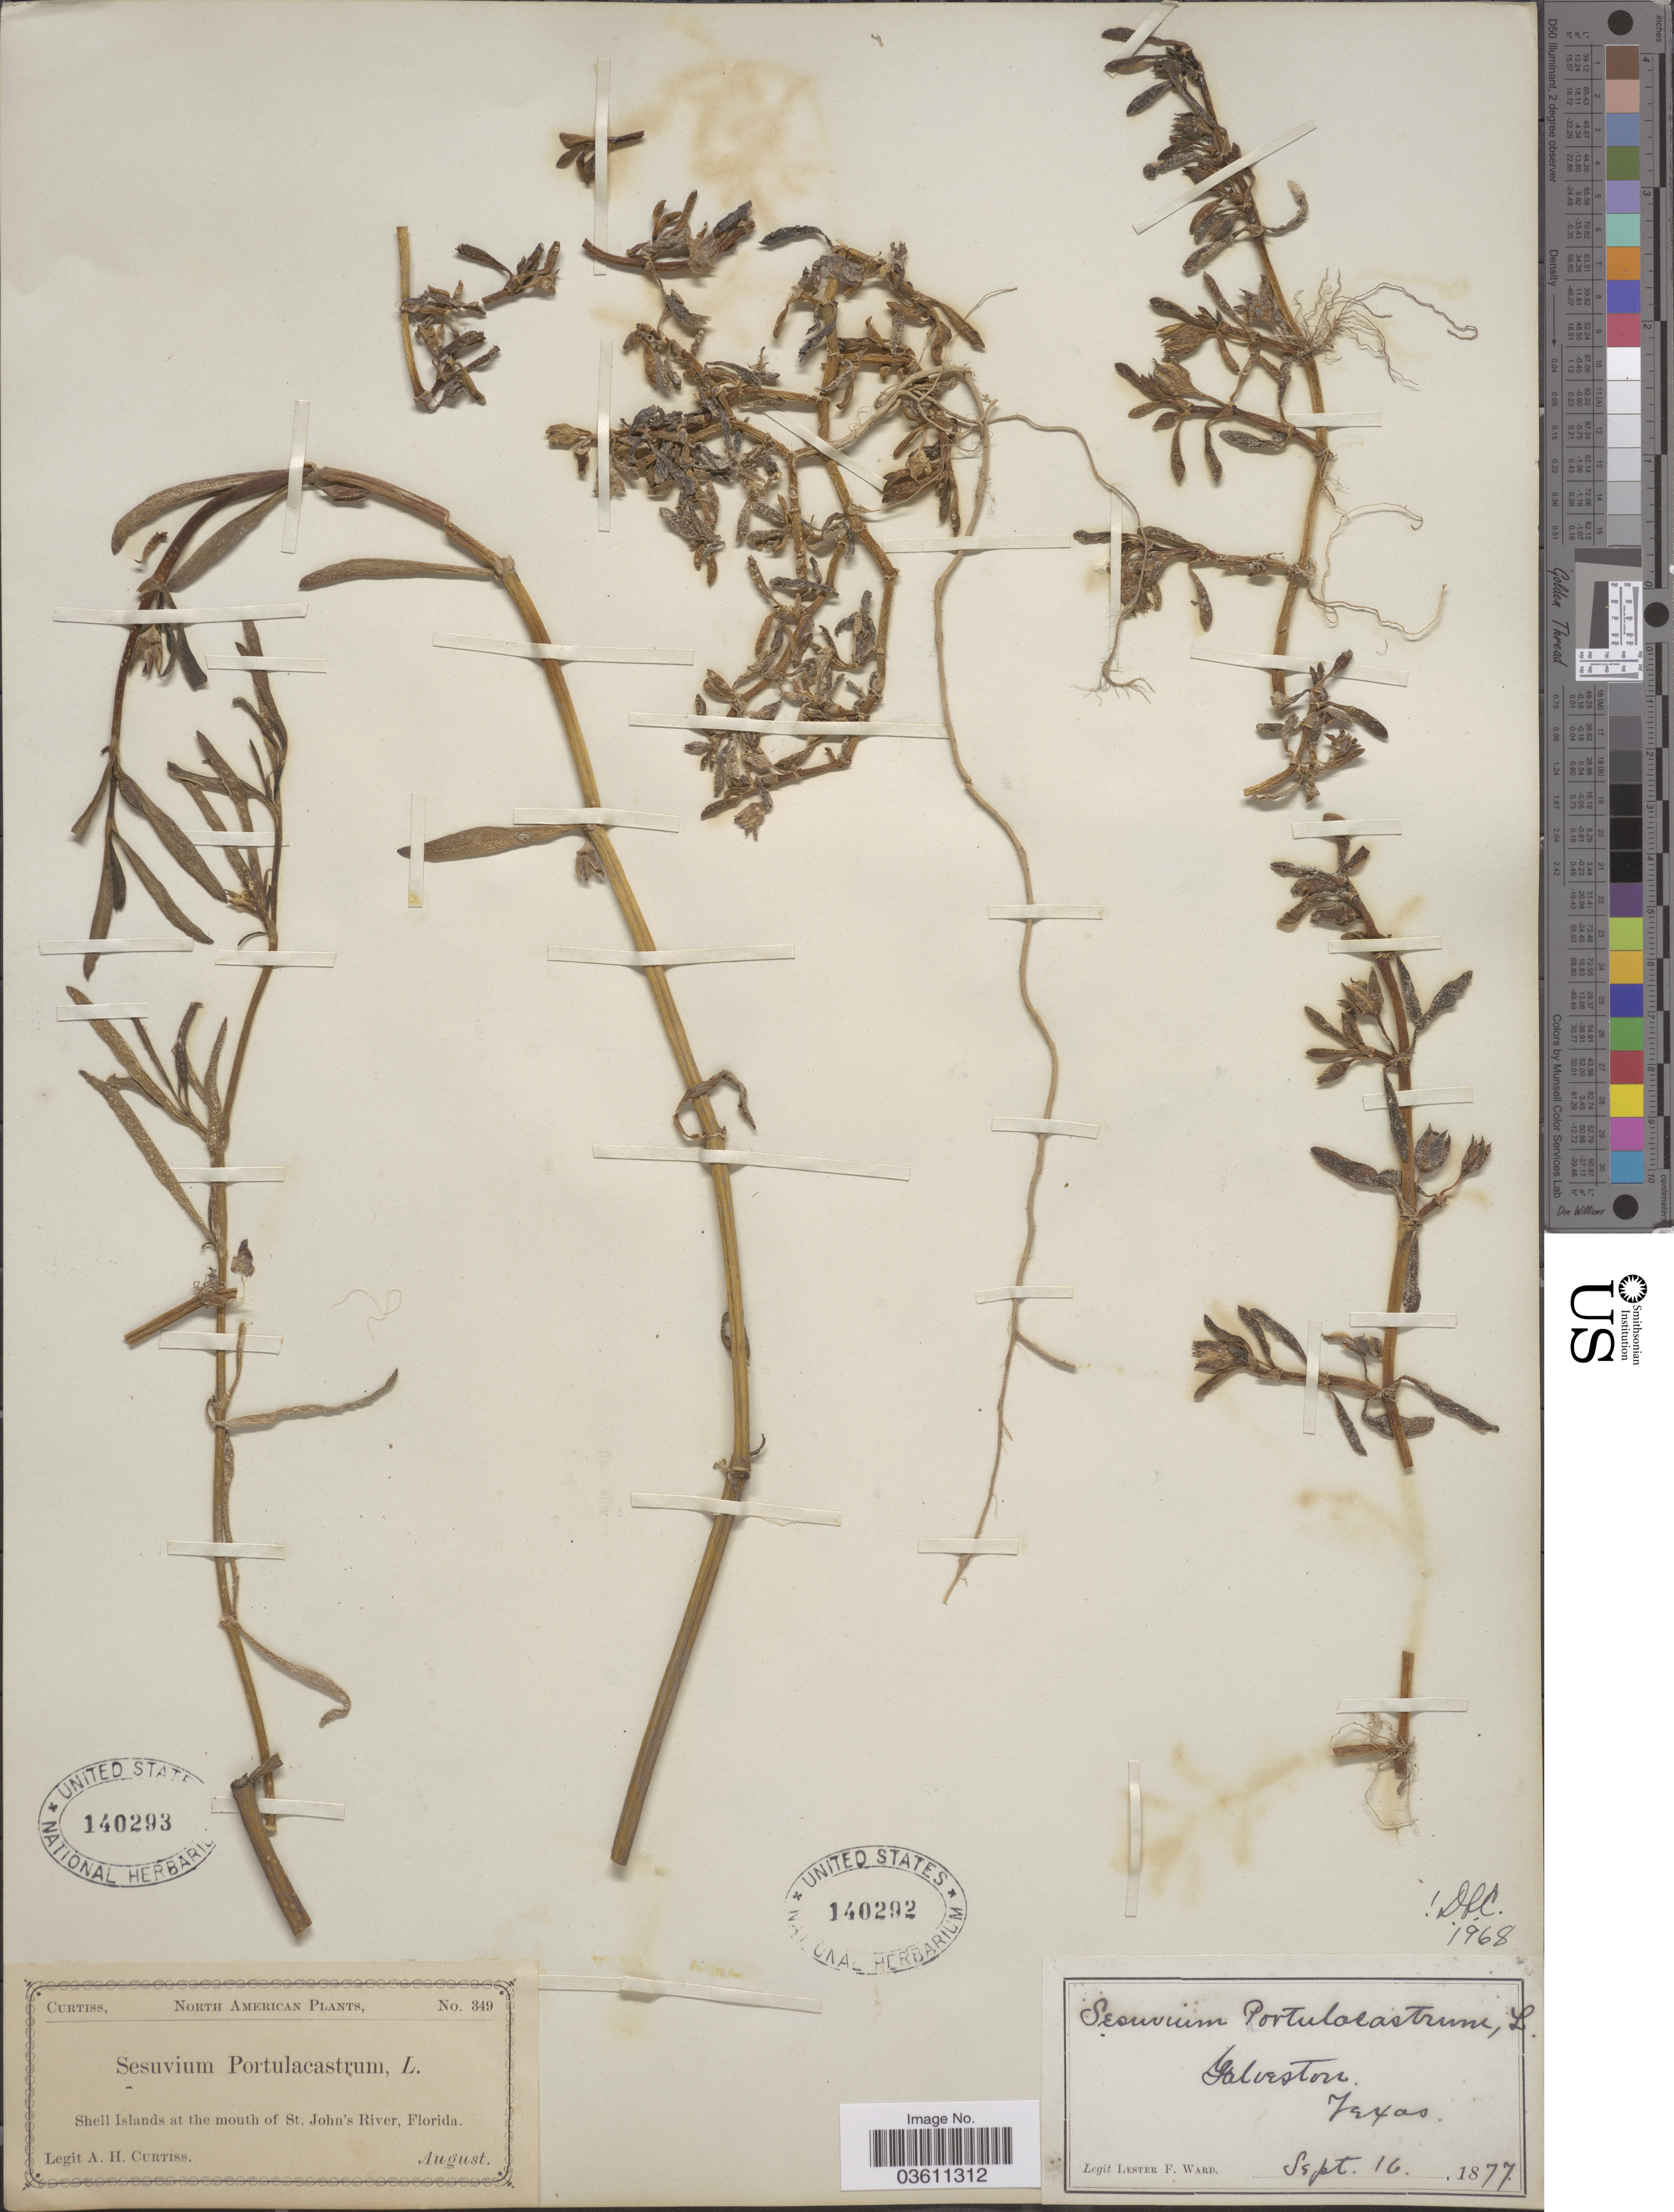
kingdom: Plantae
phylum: Tracheophyta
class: Magnoliopsida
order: Caryophyllales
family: Aizoaceae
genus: Sesuvium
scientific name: Sesuvium portulacastrum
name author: (L.) L.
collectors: L. F. Ward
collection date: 1877-09-16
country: United States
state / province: Texas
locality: Galveston.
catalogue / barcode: US 140292-2